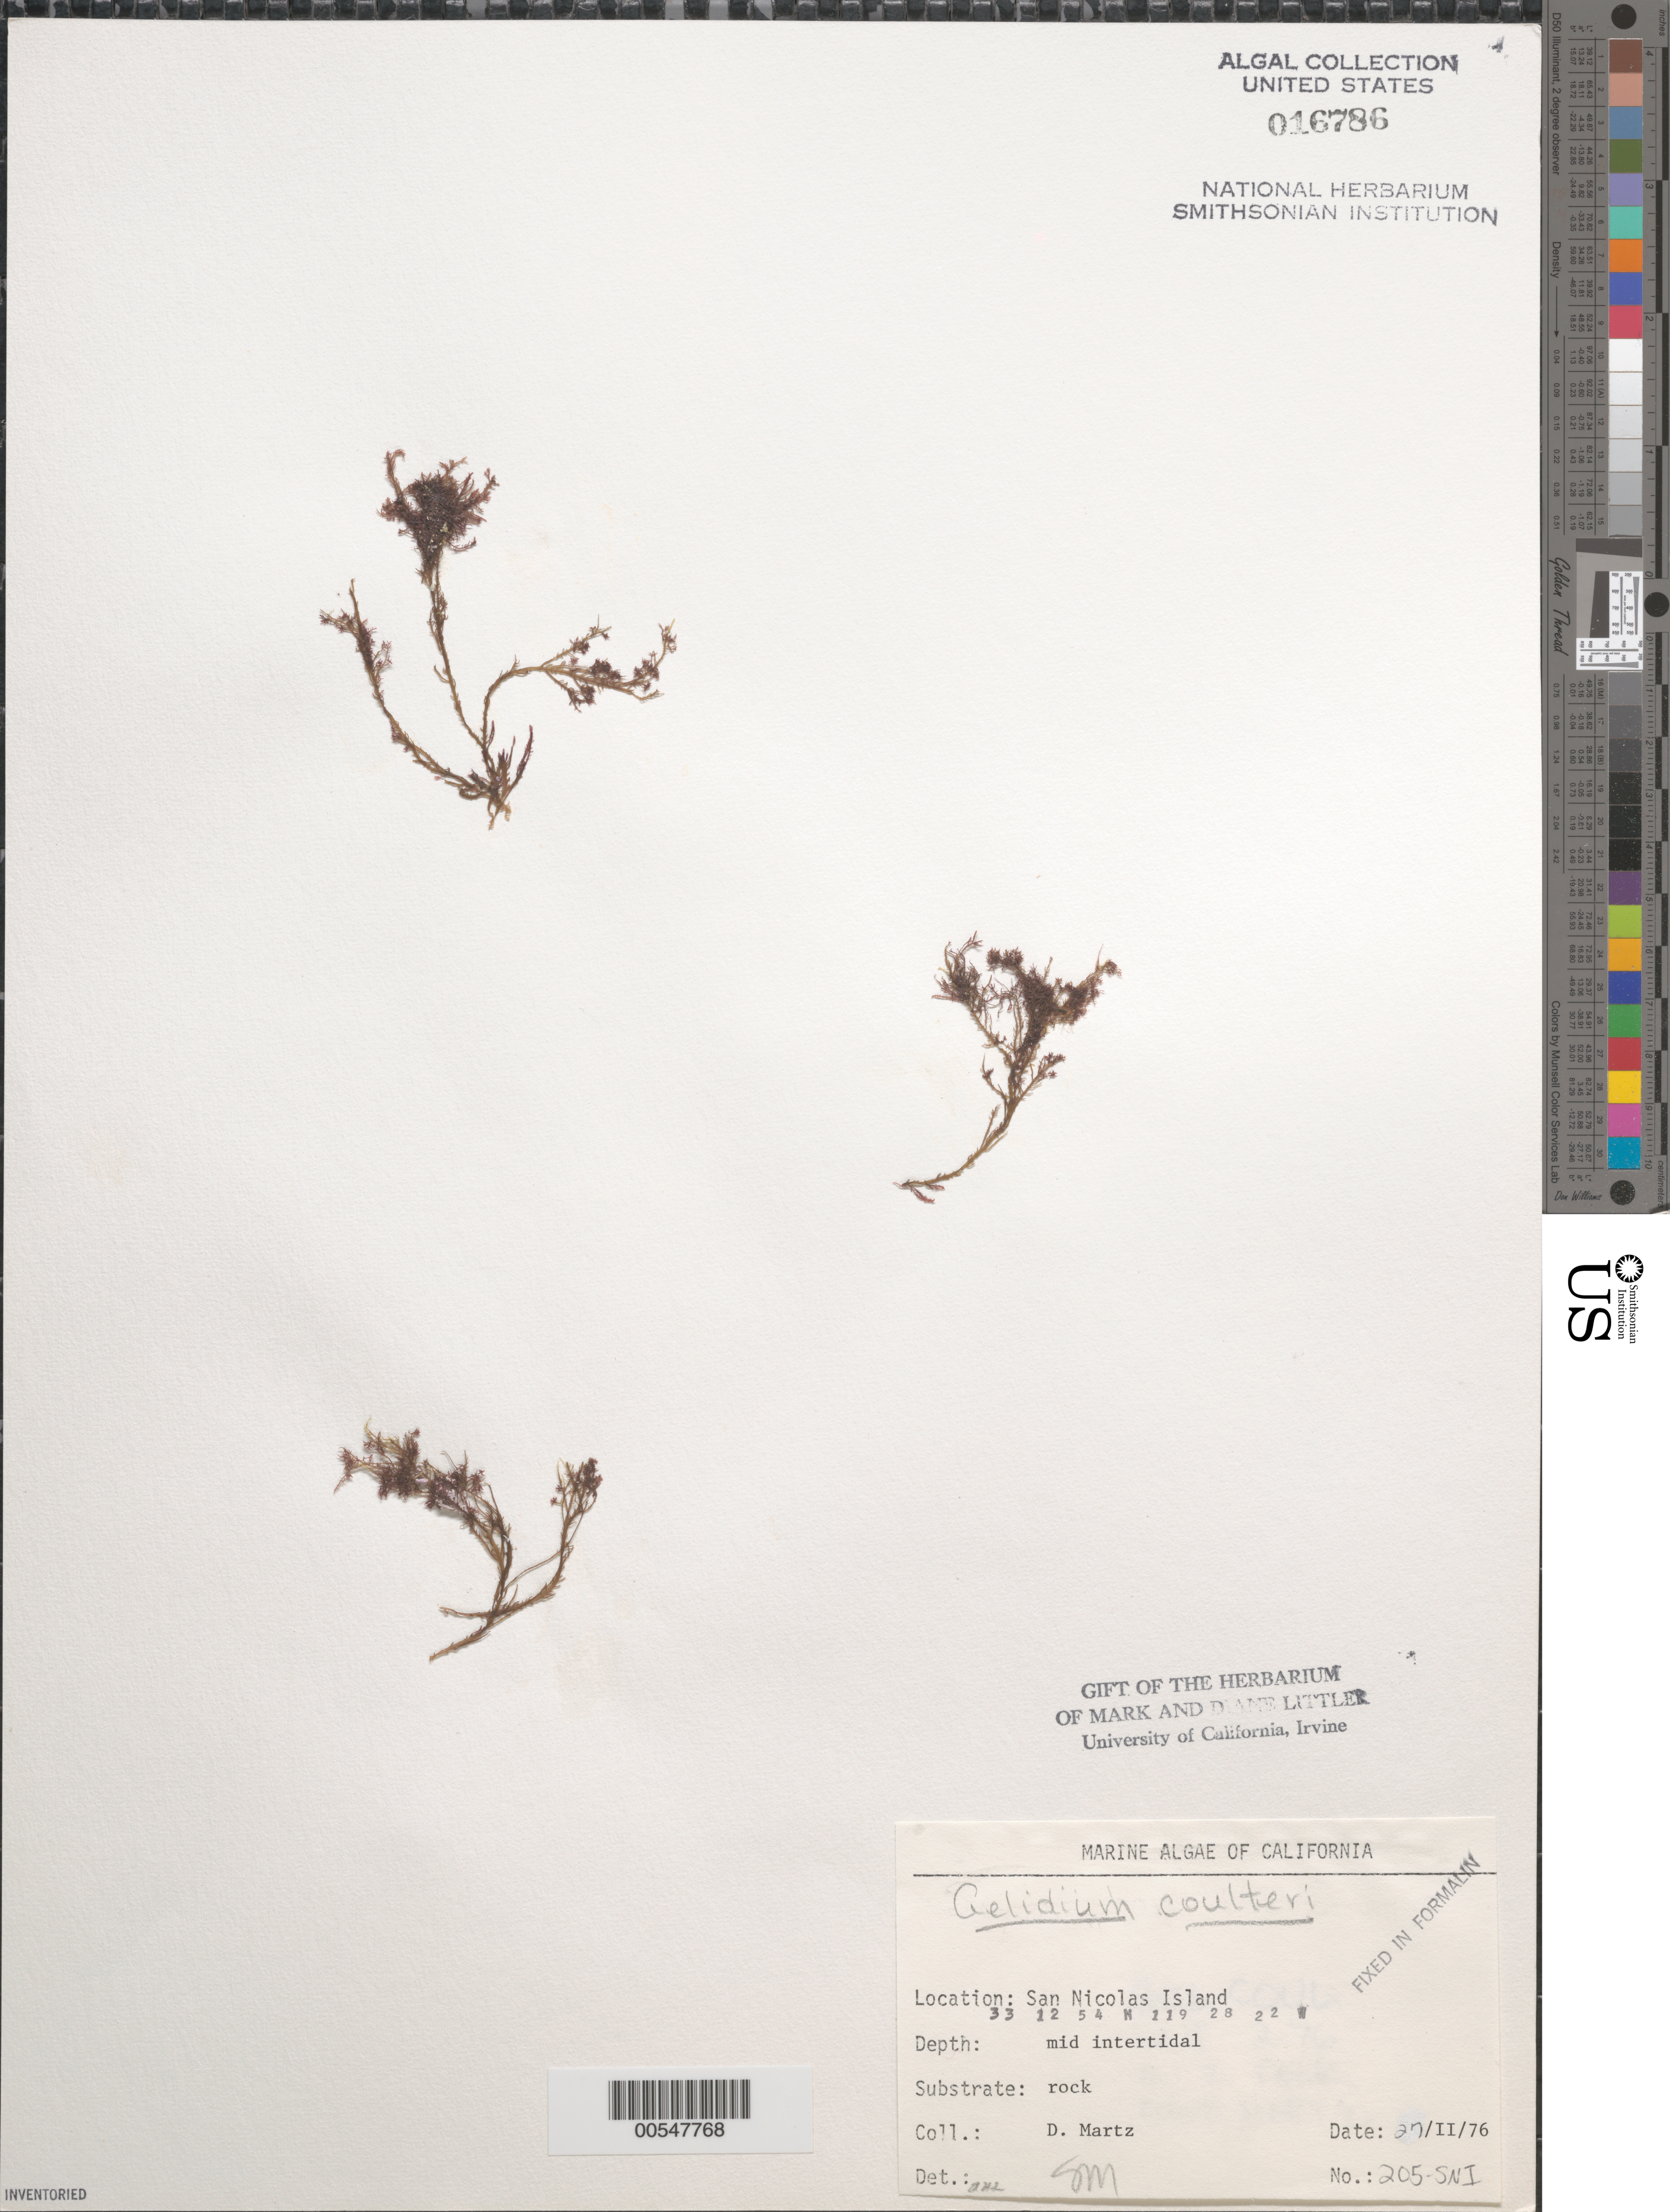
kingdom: Plantae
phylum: Rhodophyta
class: Florideophyceae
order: Gelidiales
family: Gelidiaceae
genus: Gelidium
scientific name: Gelidium coulteri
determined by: Sims, Robert H.; Murray, S. N.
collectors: D. Martz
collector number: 205-sni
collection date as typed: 27 Feb 1976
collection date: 1976-02-27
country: United States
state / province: California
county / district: Ventura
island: San Nicolas Island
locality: Dutch Harbor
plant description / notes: BLM-SOCALBIGHT Rocky Intertidal Survey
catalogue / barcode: US 16786